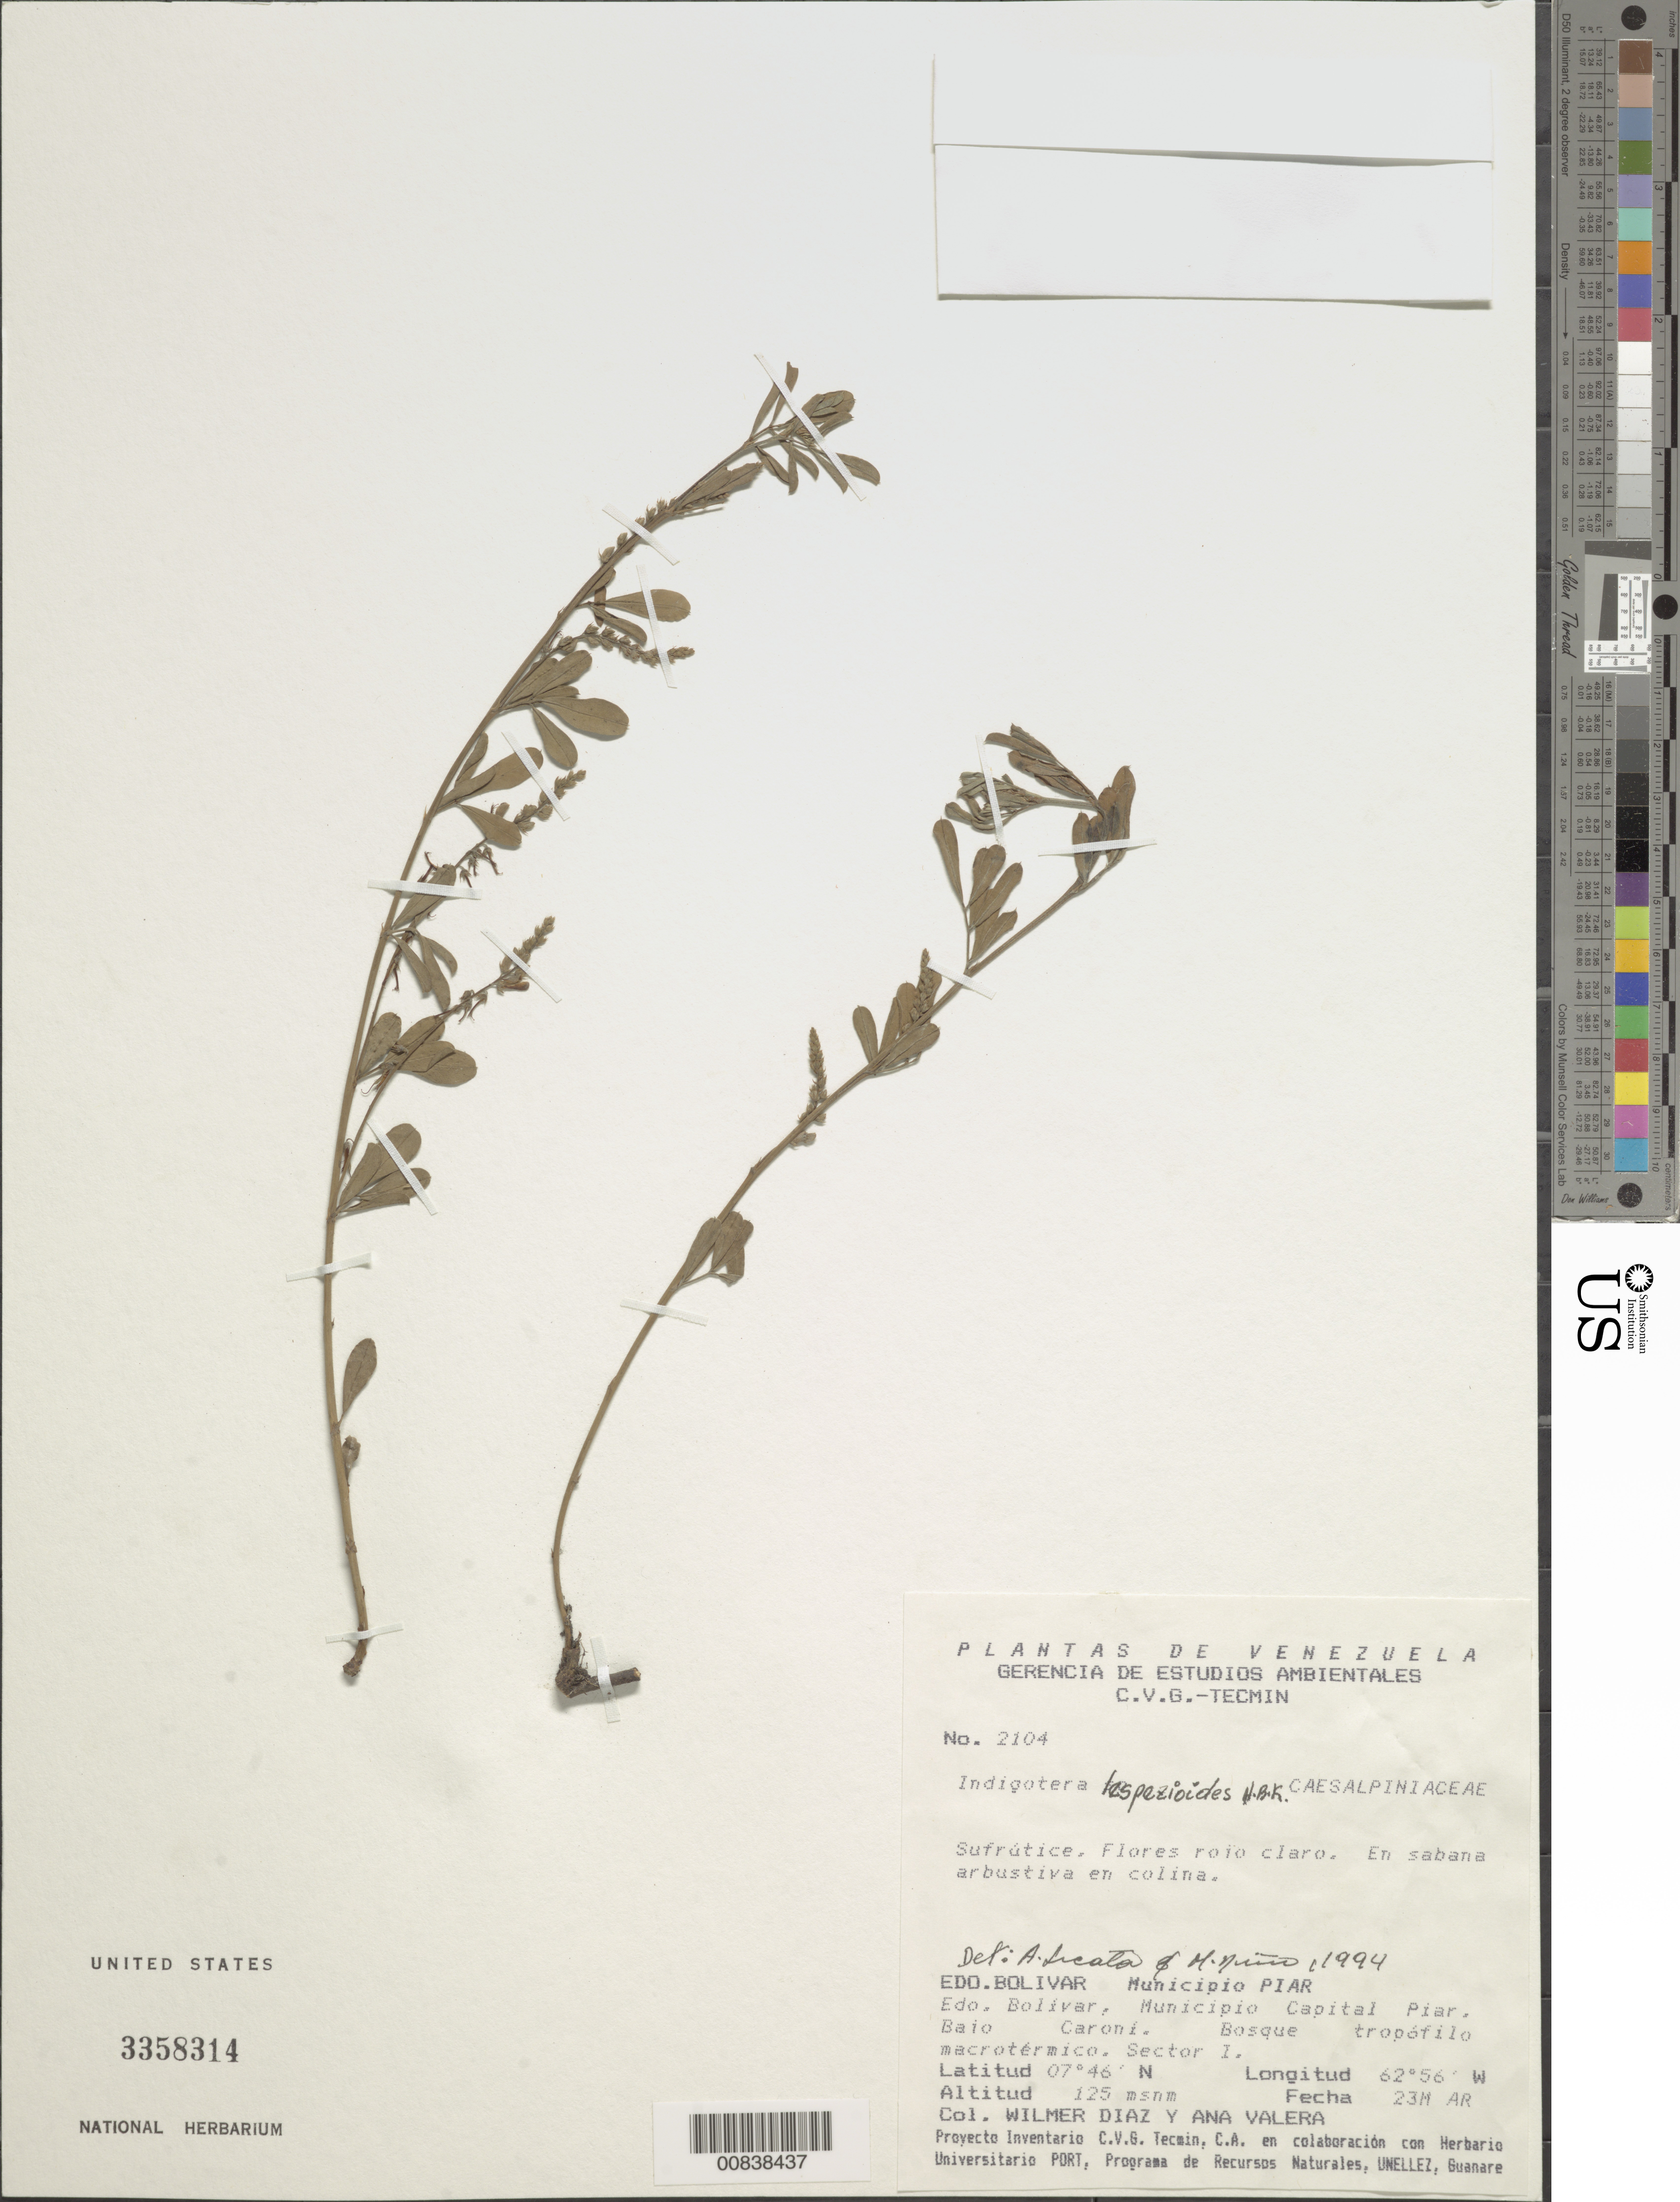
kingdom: Plantae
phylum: Tracheophyta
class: Magnoliopsida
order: Fabales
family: Fabaceae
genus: Indigofera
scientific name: Indigofera lespedezioides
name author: Kunth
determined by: Licata, A.; Niño, S. M.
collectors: W. Díaz P. & A. Valera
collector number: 2104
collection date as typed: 23-Mar-94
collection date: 1994-03-23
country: Venezuela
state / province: Bolívar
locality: Mun. Piar, Mun. Capital Piar, Bajo Caroní, Sector I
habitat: Bosque tropofilo macrotermico; sabana arbustiva en colina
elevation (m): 125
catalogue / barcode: US 3358314